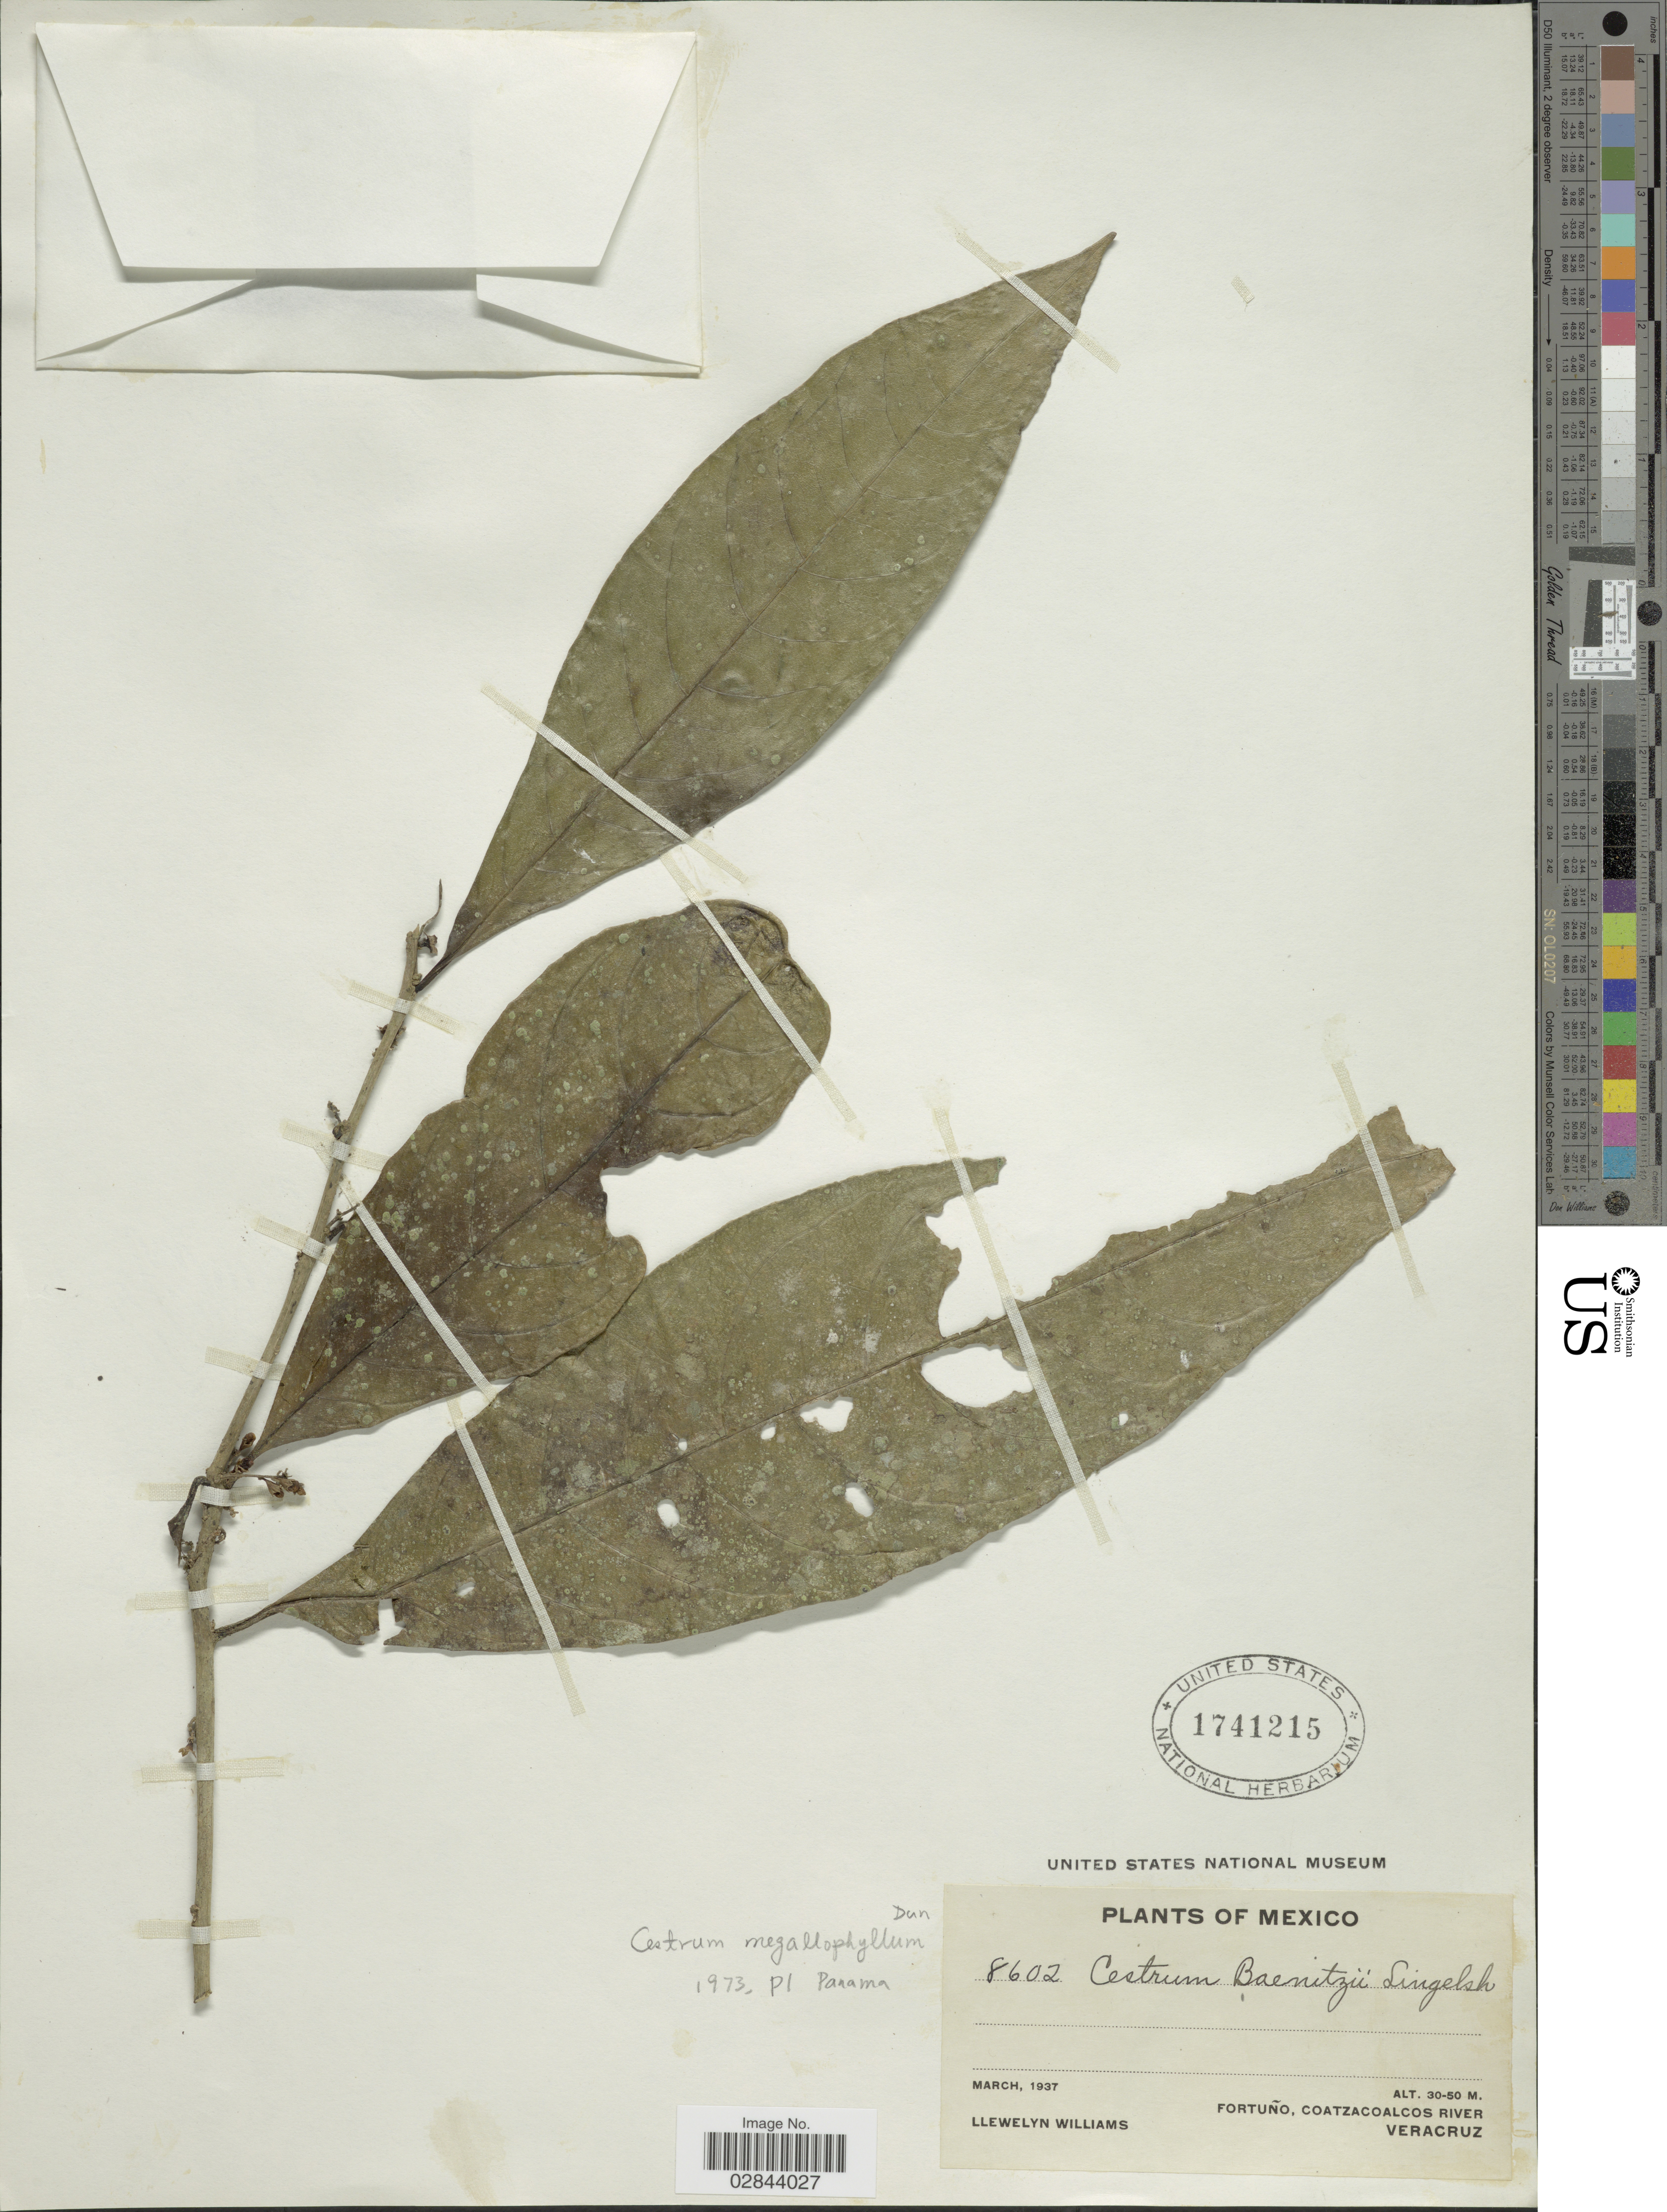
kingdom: Plantae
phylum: Tracheophyta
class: Magnoliopsida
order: Solanales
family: Solanaceae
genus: Cestrum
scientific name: Cestrum schlechtendahlii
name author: G. Don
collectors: Ll. Williams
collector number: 8602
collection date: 1937-03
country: Mexico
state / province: Veracruz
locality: Fortuño, Coatzacoalcos River, Veracruz.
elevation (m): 30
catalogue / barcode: US 1741215